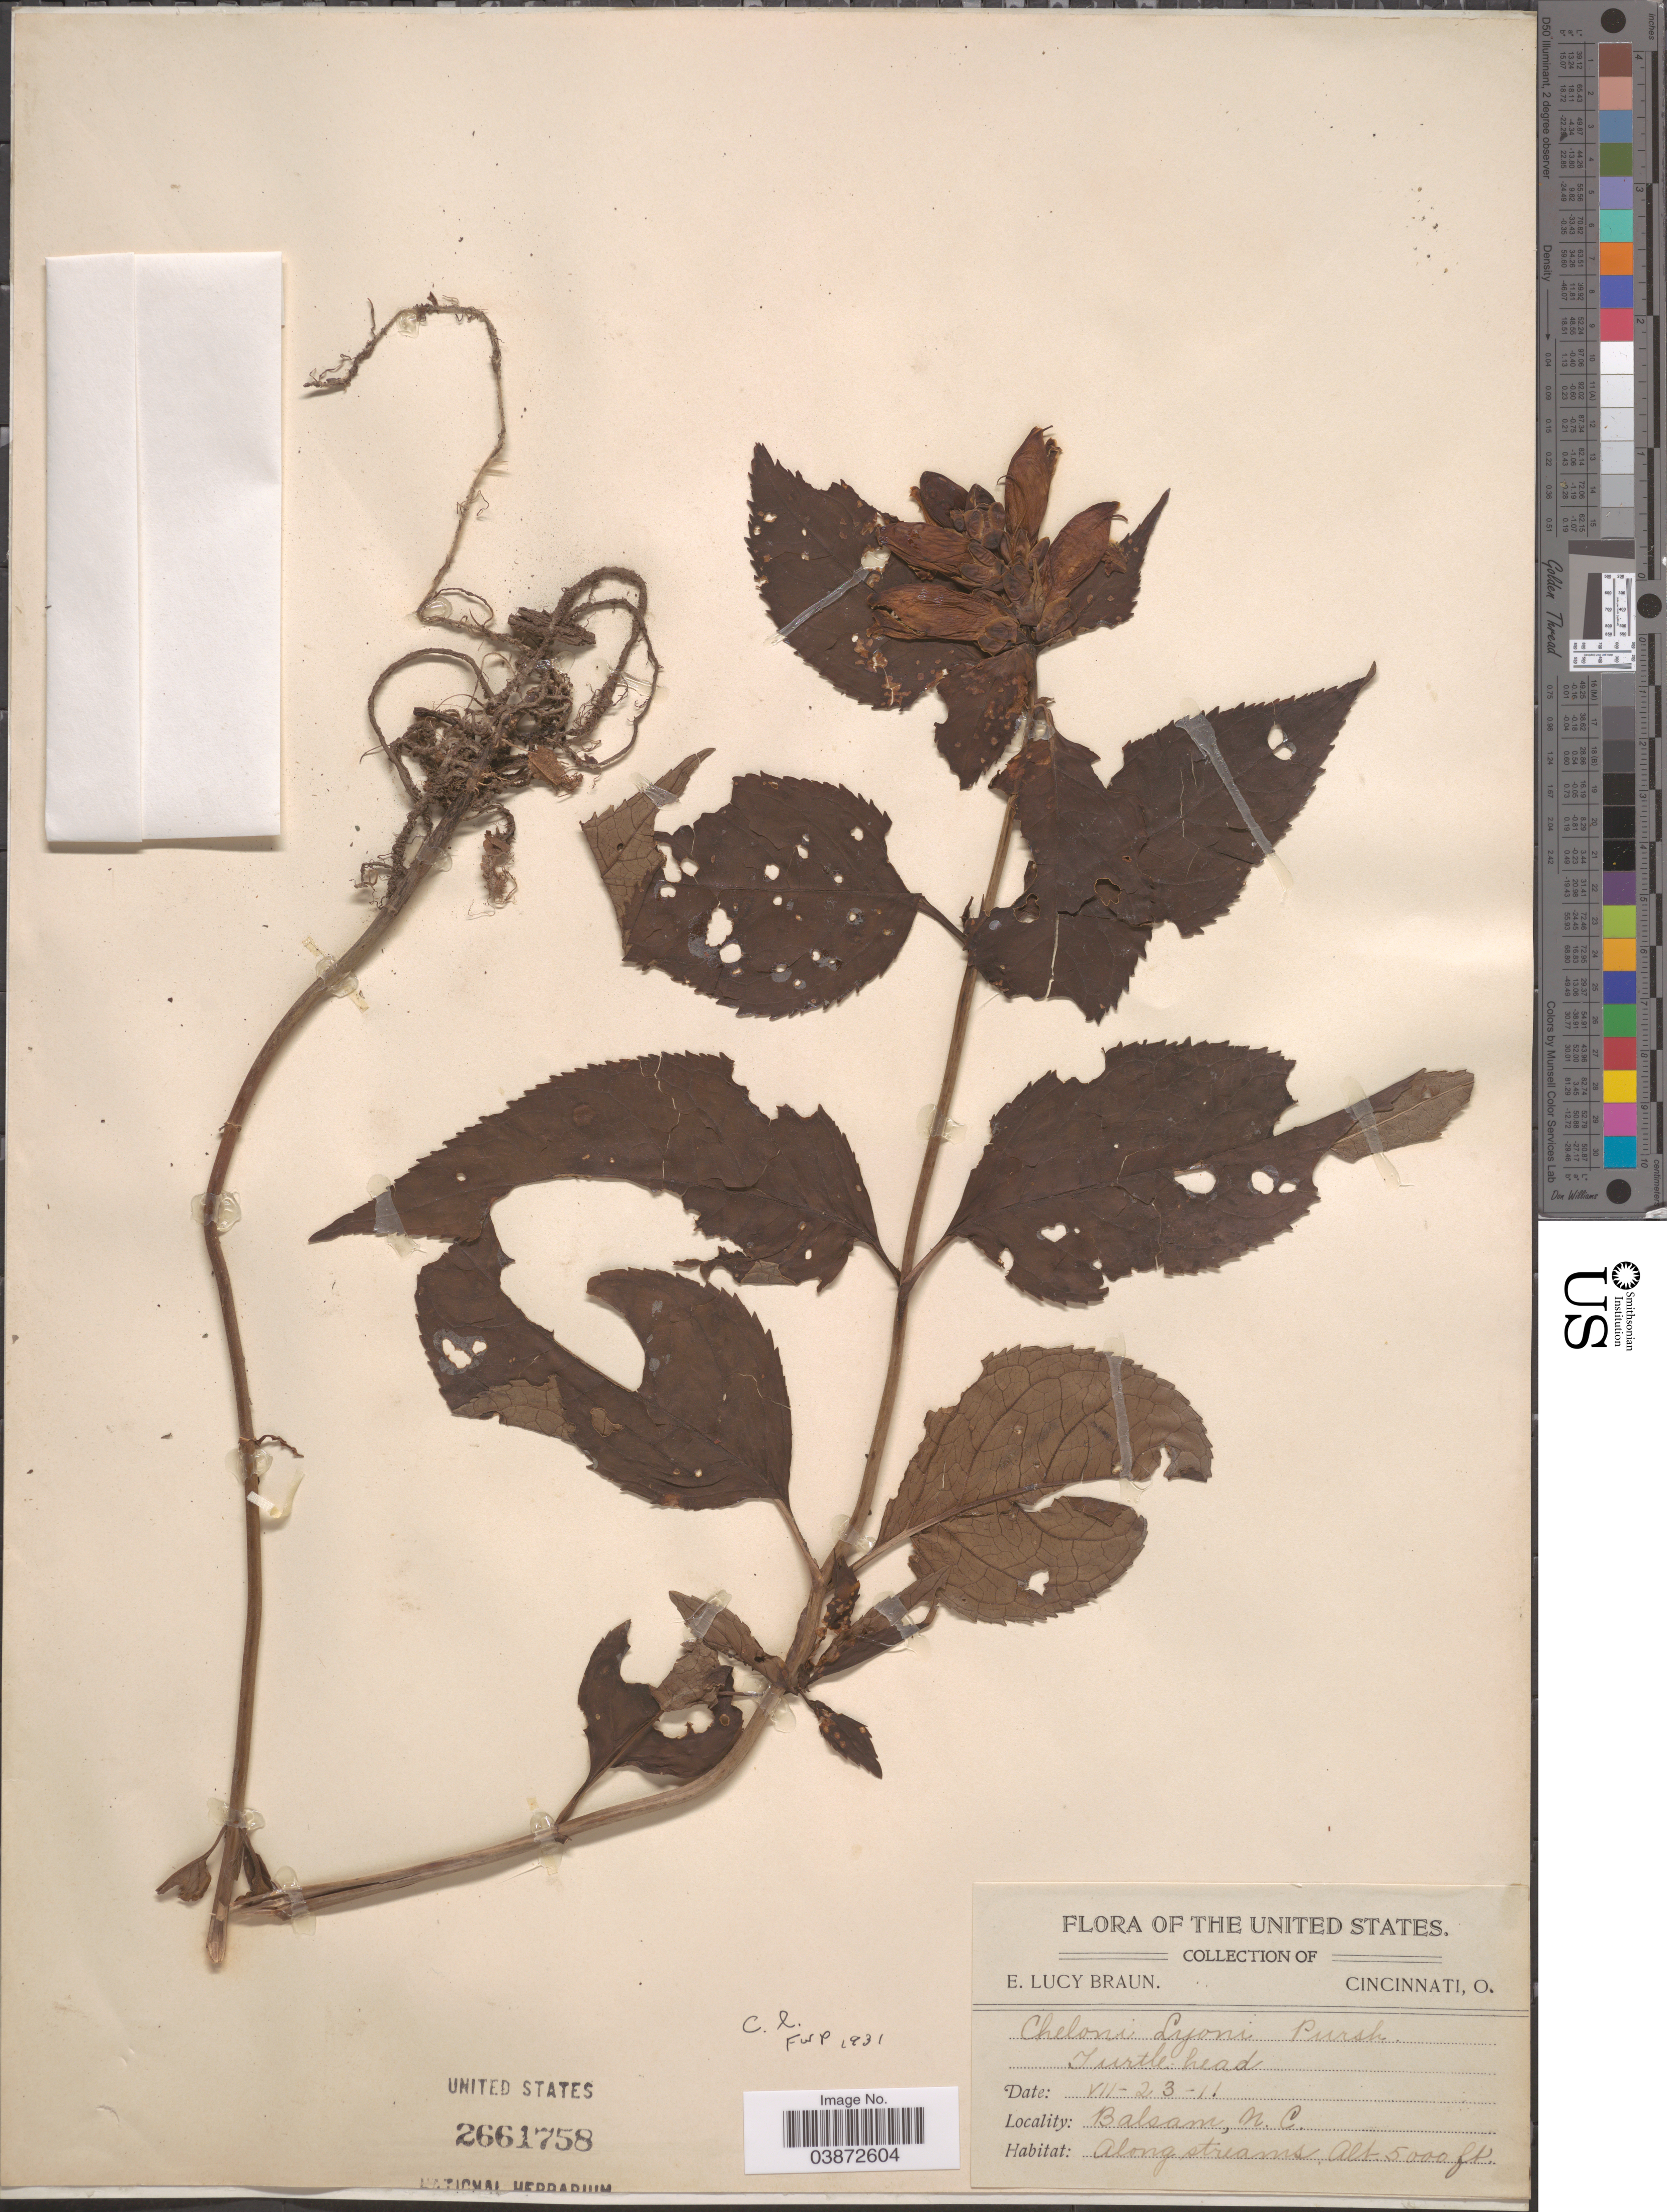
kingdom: Plantae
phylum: Tracheophyta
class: Magnoliopsida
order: Lamiales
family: Plantaginaceae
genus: Chelone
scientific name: Chelone lyonii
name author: Pursh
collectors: E. L. Braun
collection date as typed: Transcribed d/m/y: 23/7/11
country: United States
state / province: North Carolina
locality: Balsam.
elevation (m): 1524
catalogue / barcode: US 2661758